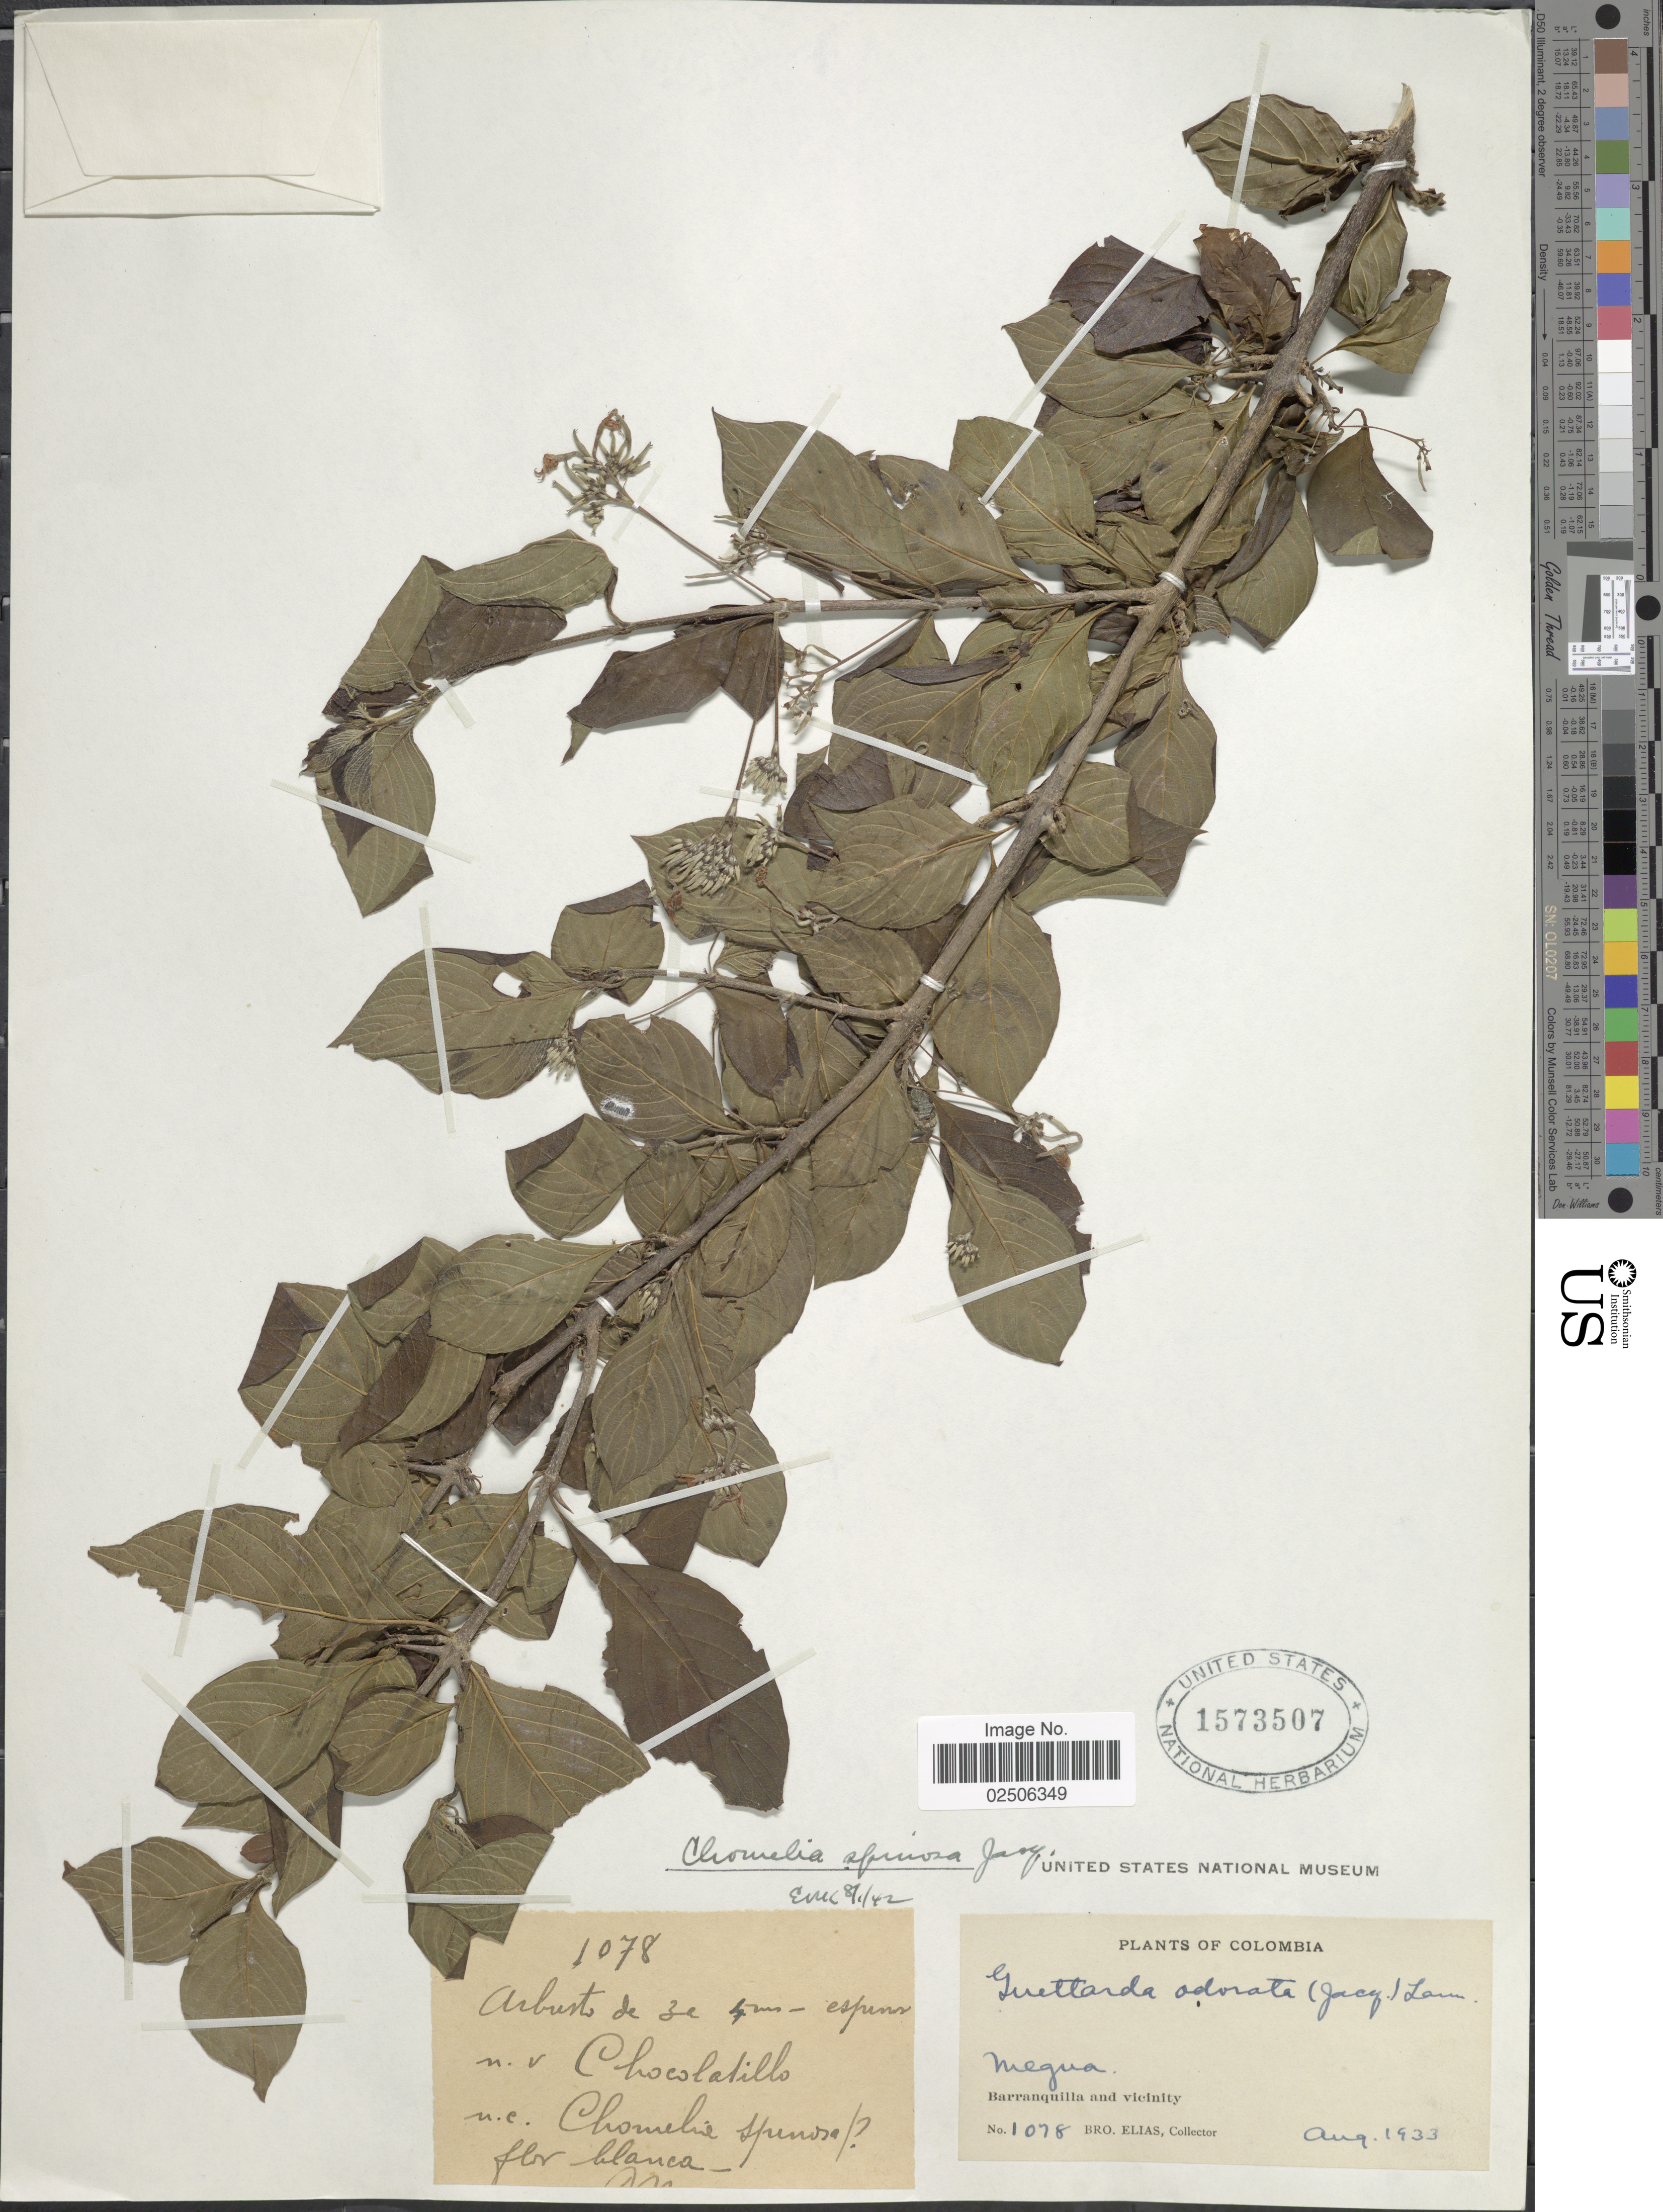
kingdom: Plantae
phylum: Tracheophyta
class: Magnoliopsida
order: Gentianales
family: Rubiaceae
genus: Chomelia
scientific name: Chomelia spinosa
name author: Jacq.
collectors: Bro. Elias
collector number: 1078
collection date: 1933-08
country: Colombia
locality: Megua, Barranquilla and vicinity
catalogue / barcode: US 1573507